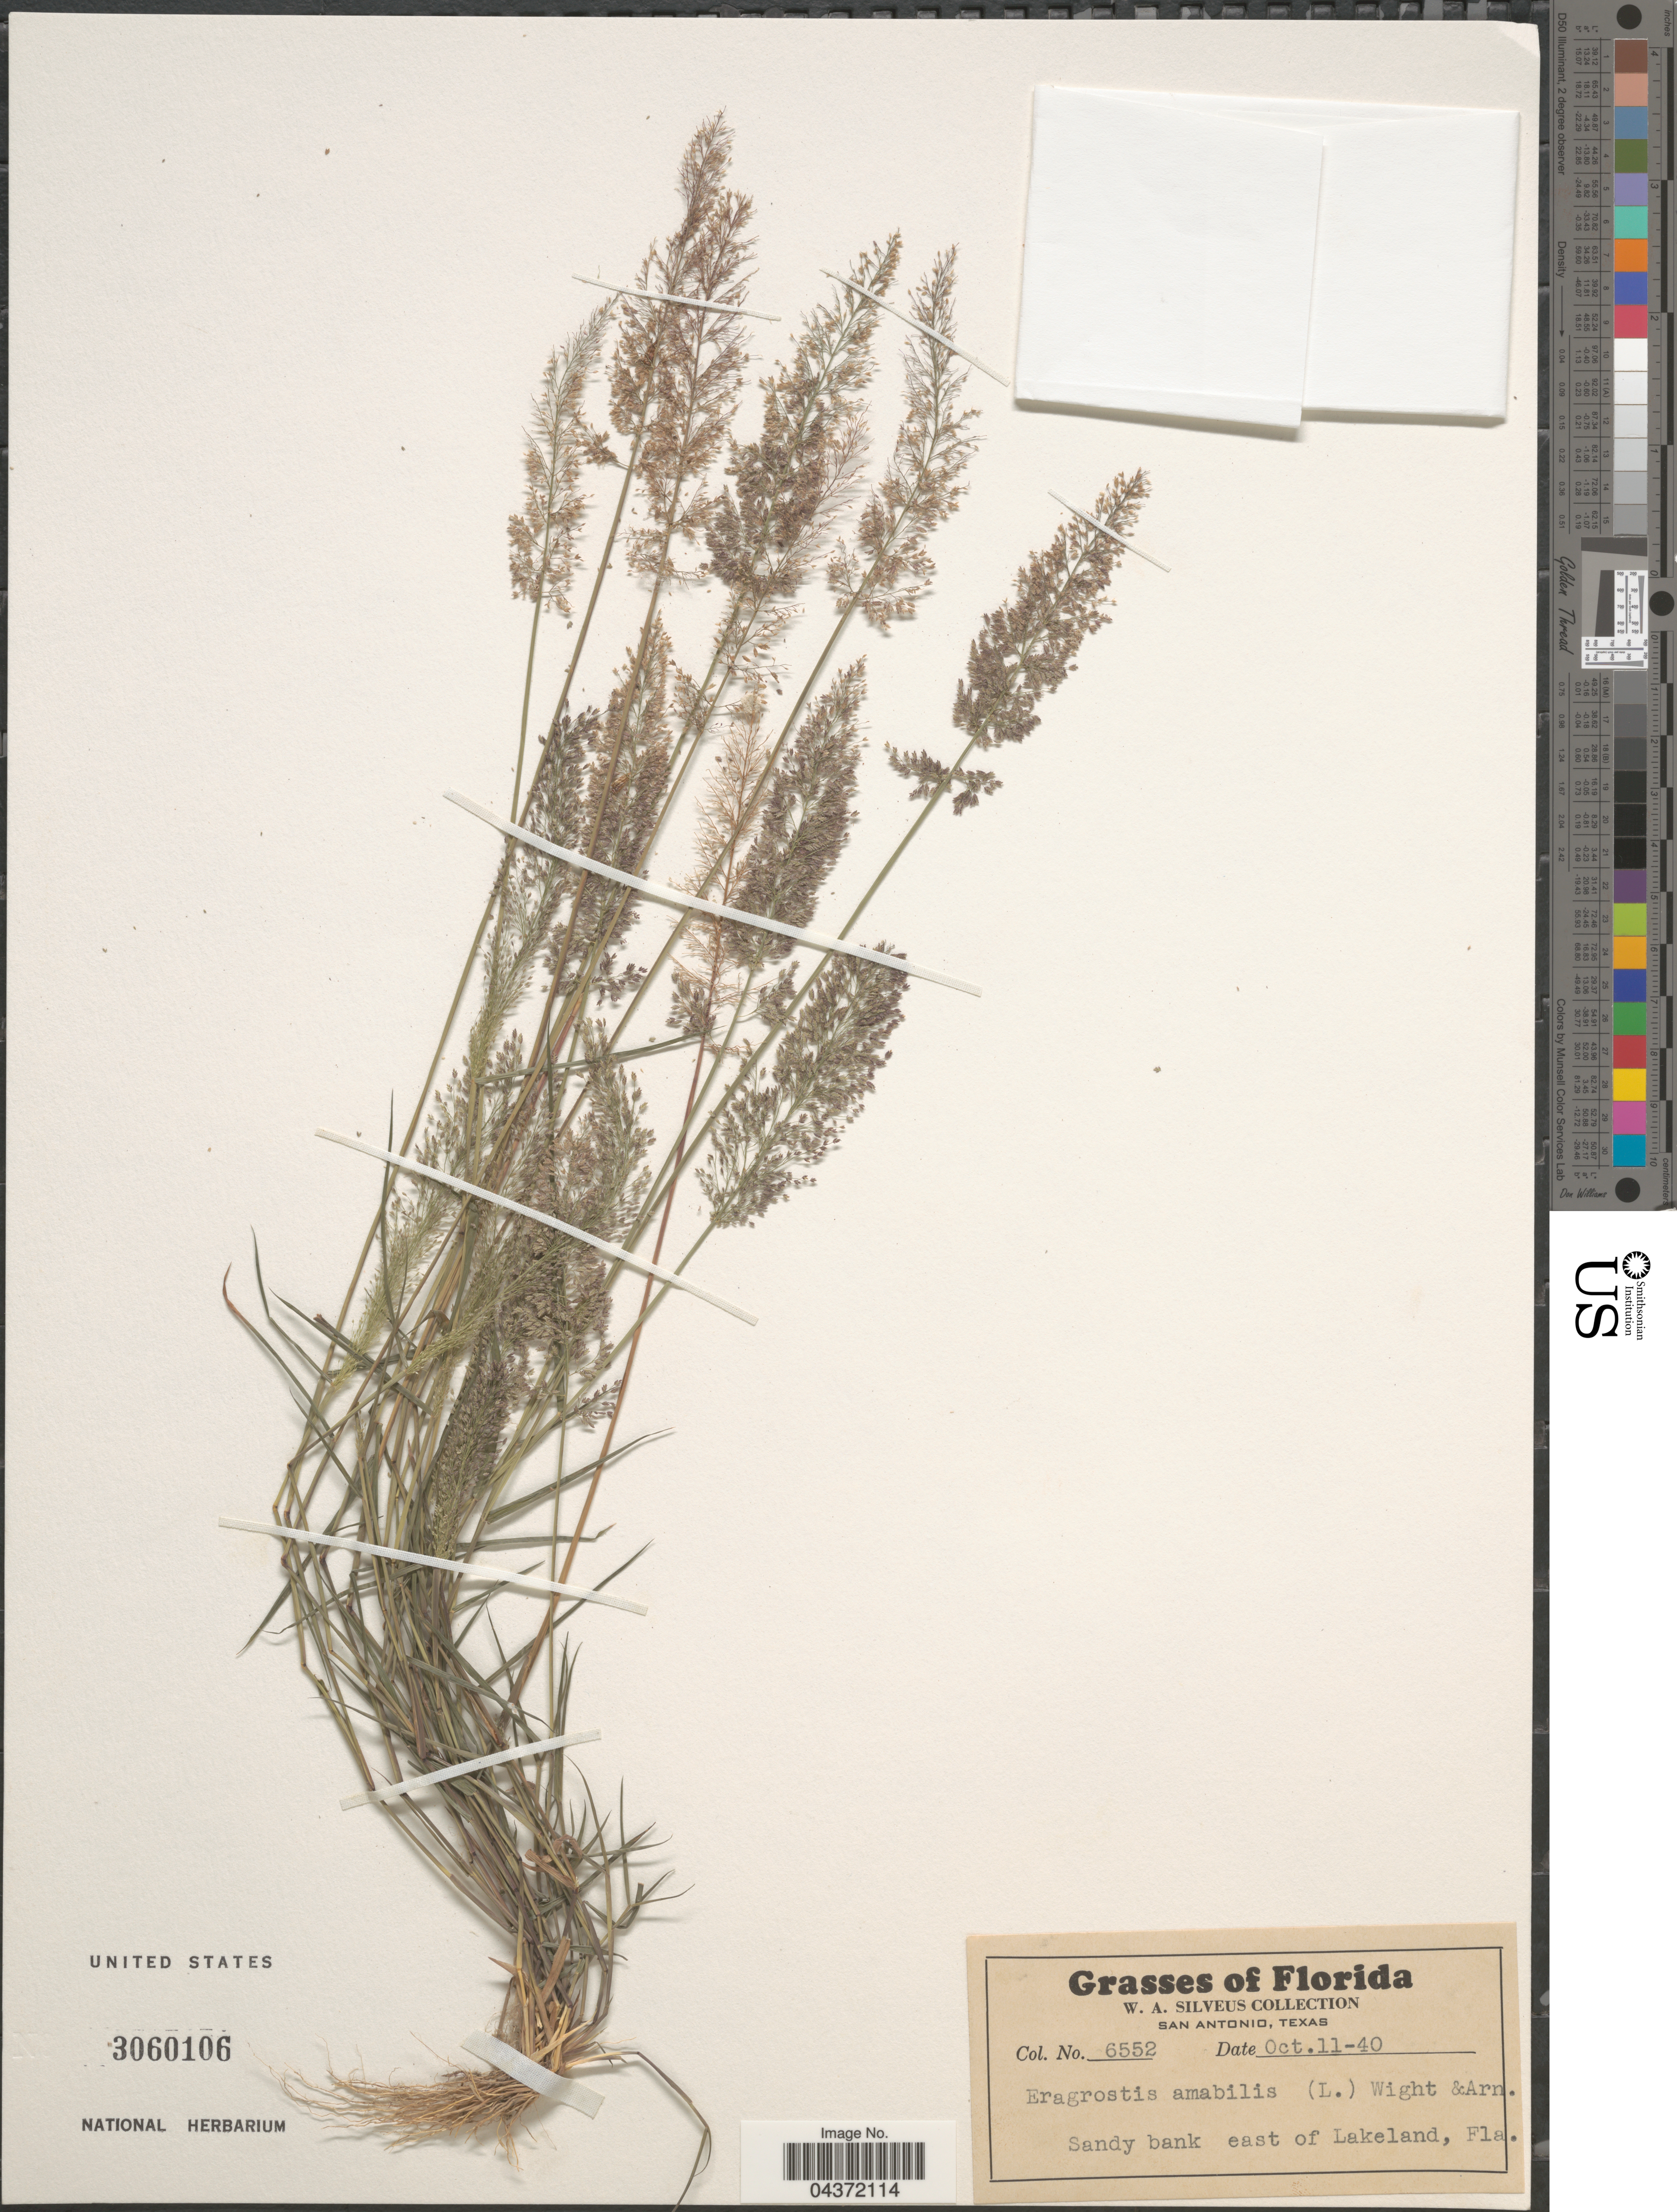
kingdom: Plantae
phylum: Tracheophyta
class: Liliopsida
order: Poales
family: Poaceae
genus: Eragrostis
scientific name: Eragrostis tenella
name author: (L.) P. Beauv. ex Roem. & Schult.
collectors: W. Silveus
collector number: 6552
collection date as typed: Transcribed d/m/y: 11/10/40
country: United States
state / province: Florida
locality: Sandy bank east of Lakeland.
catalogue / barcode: US 3060106